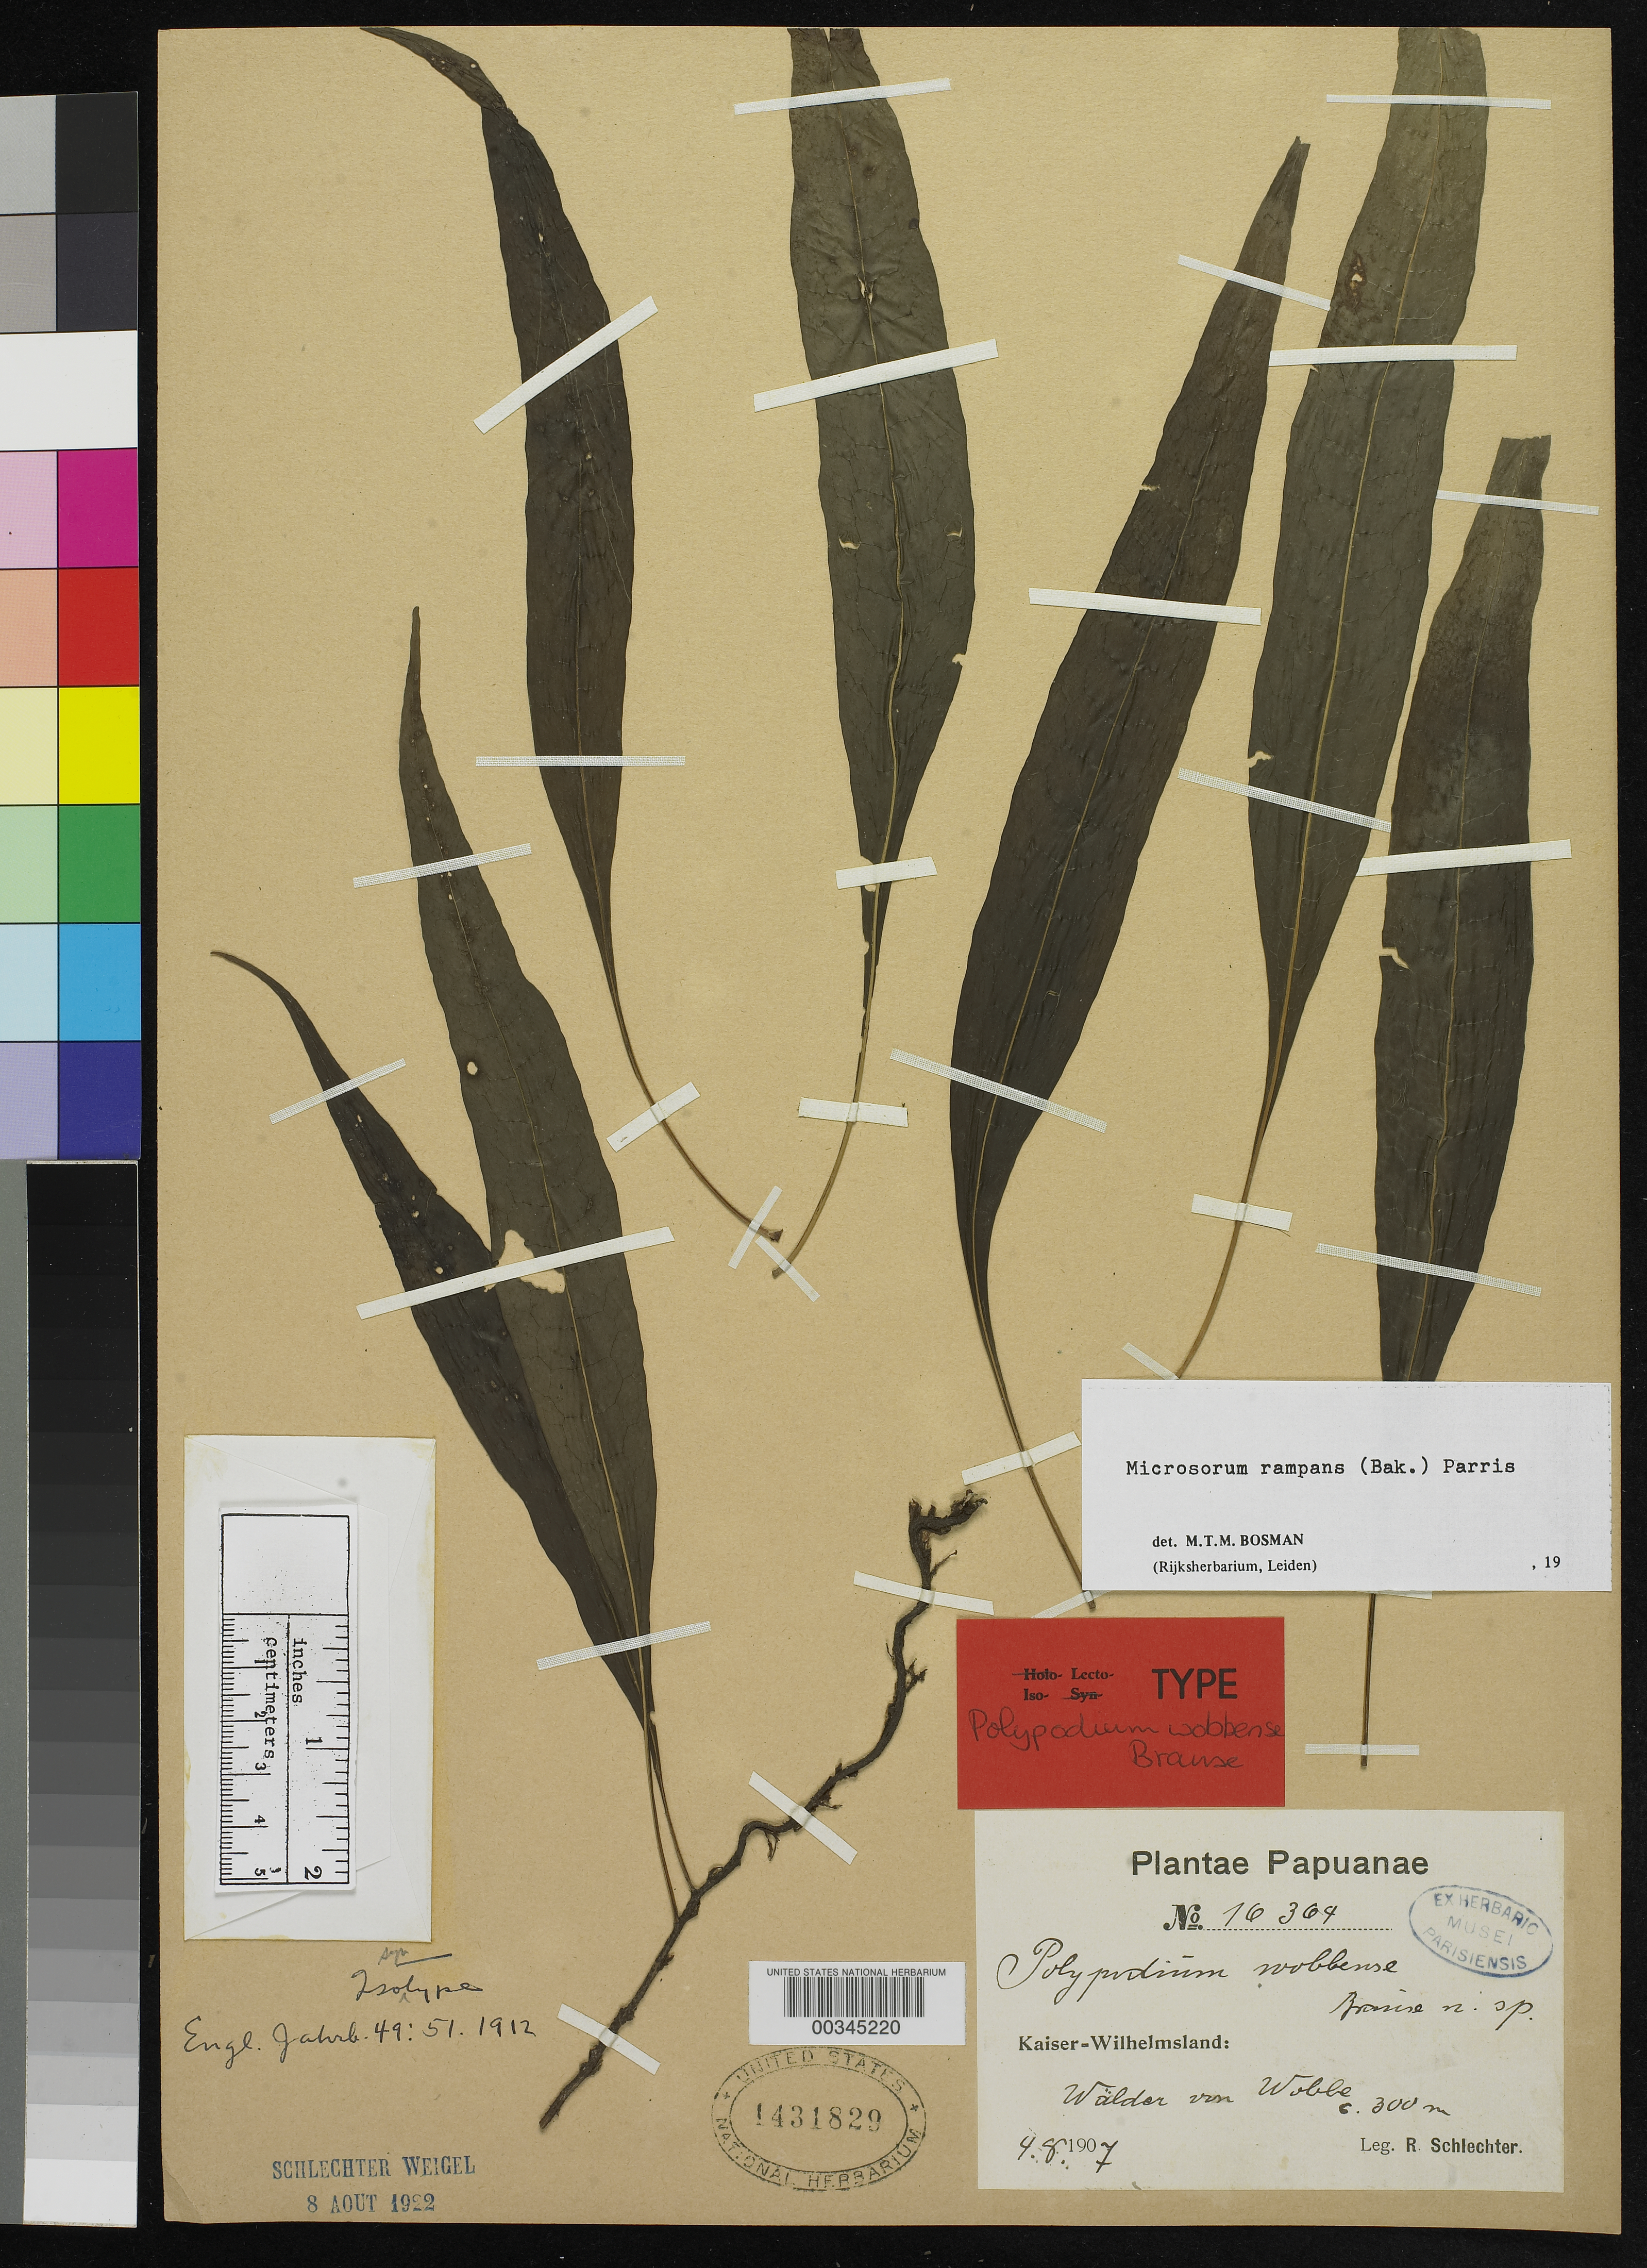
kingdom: Plantae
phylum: Tracheophyta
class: Polypodiopsida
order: Polypodiales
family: Polypodiaceae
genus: Polypodium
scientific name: Polypodium wobbense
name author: Brause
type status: Isosyntype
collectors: F. R. R. Schlechter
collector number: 16364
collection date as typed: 04 Aug 1907 to 08 Apr 1907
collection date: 1907-04-08/1907-08-04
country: Papua New Guinea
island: New Guinea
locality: Kaiser-Wilhemsland, Walder von Woble [Kaiser-Wilhemsland, forests of Woble].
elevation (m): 300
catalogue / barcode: US 1431829